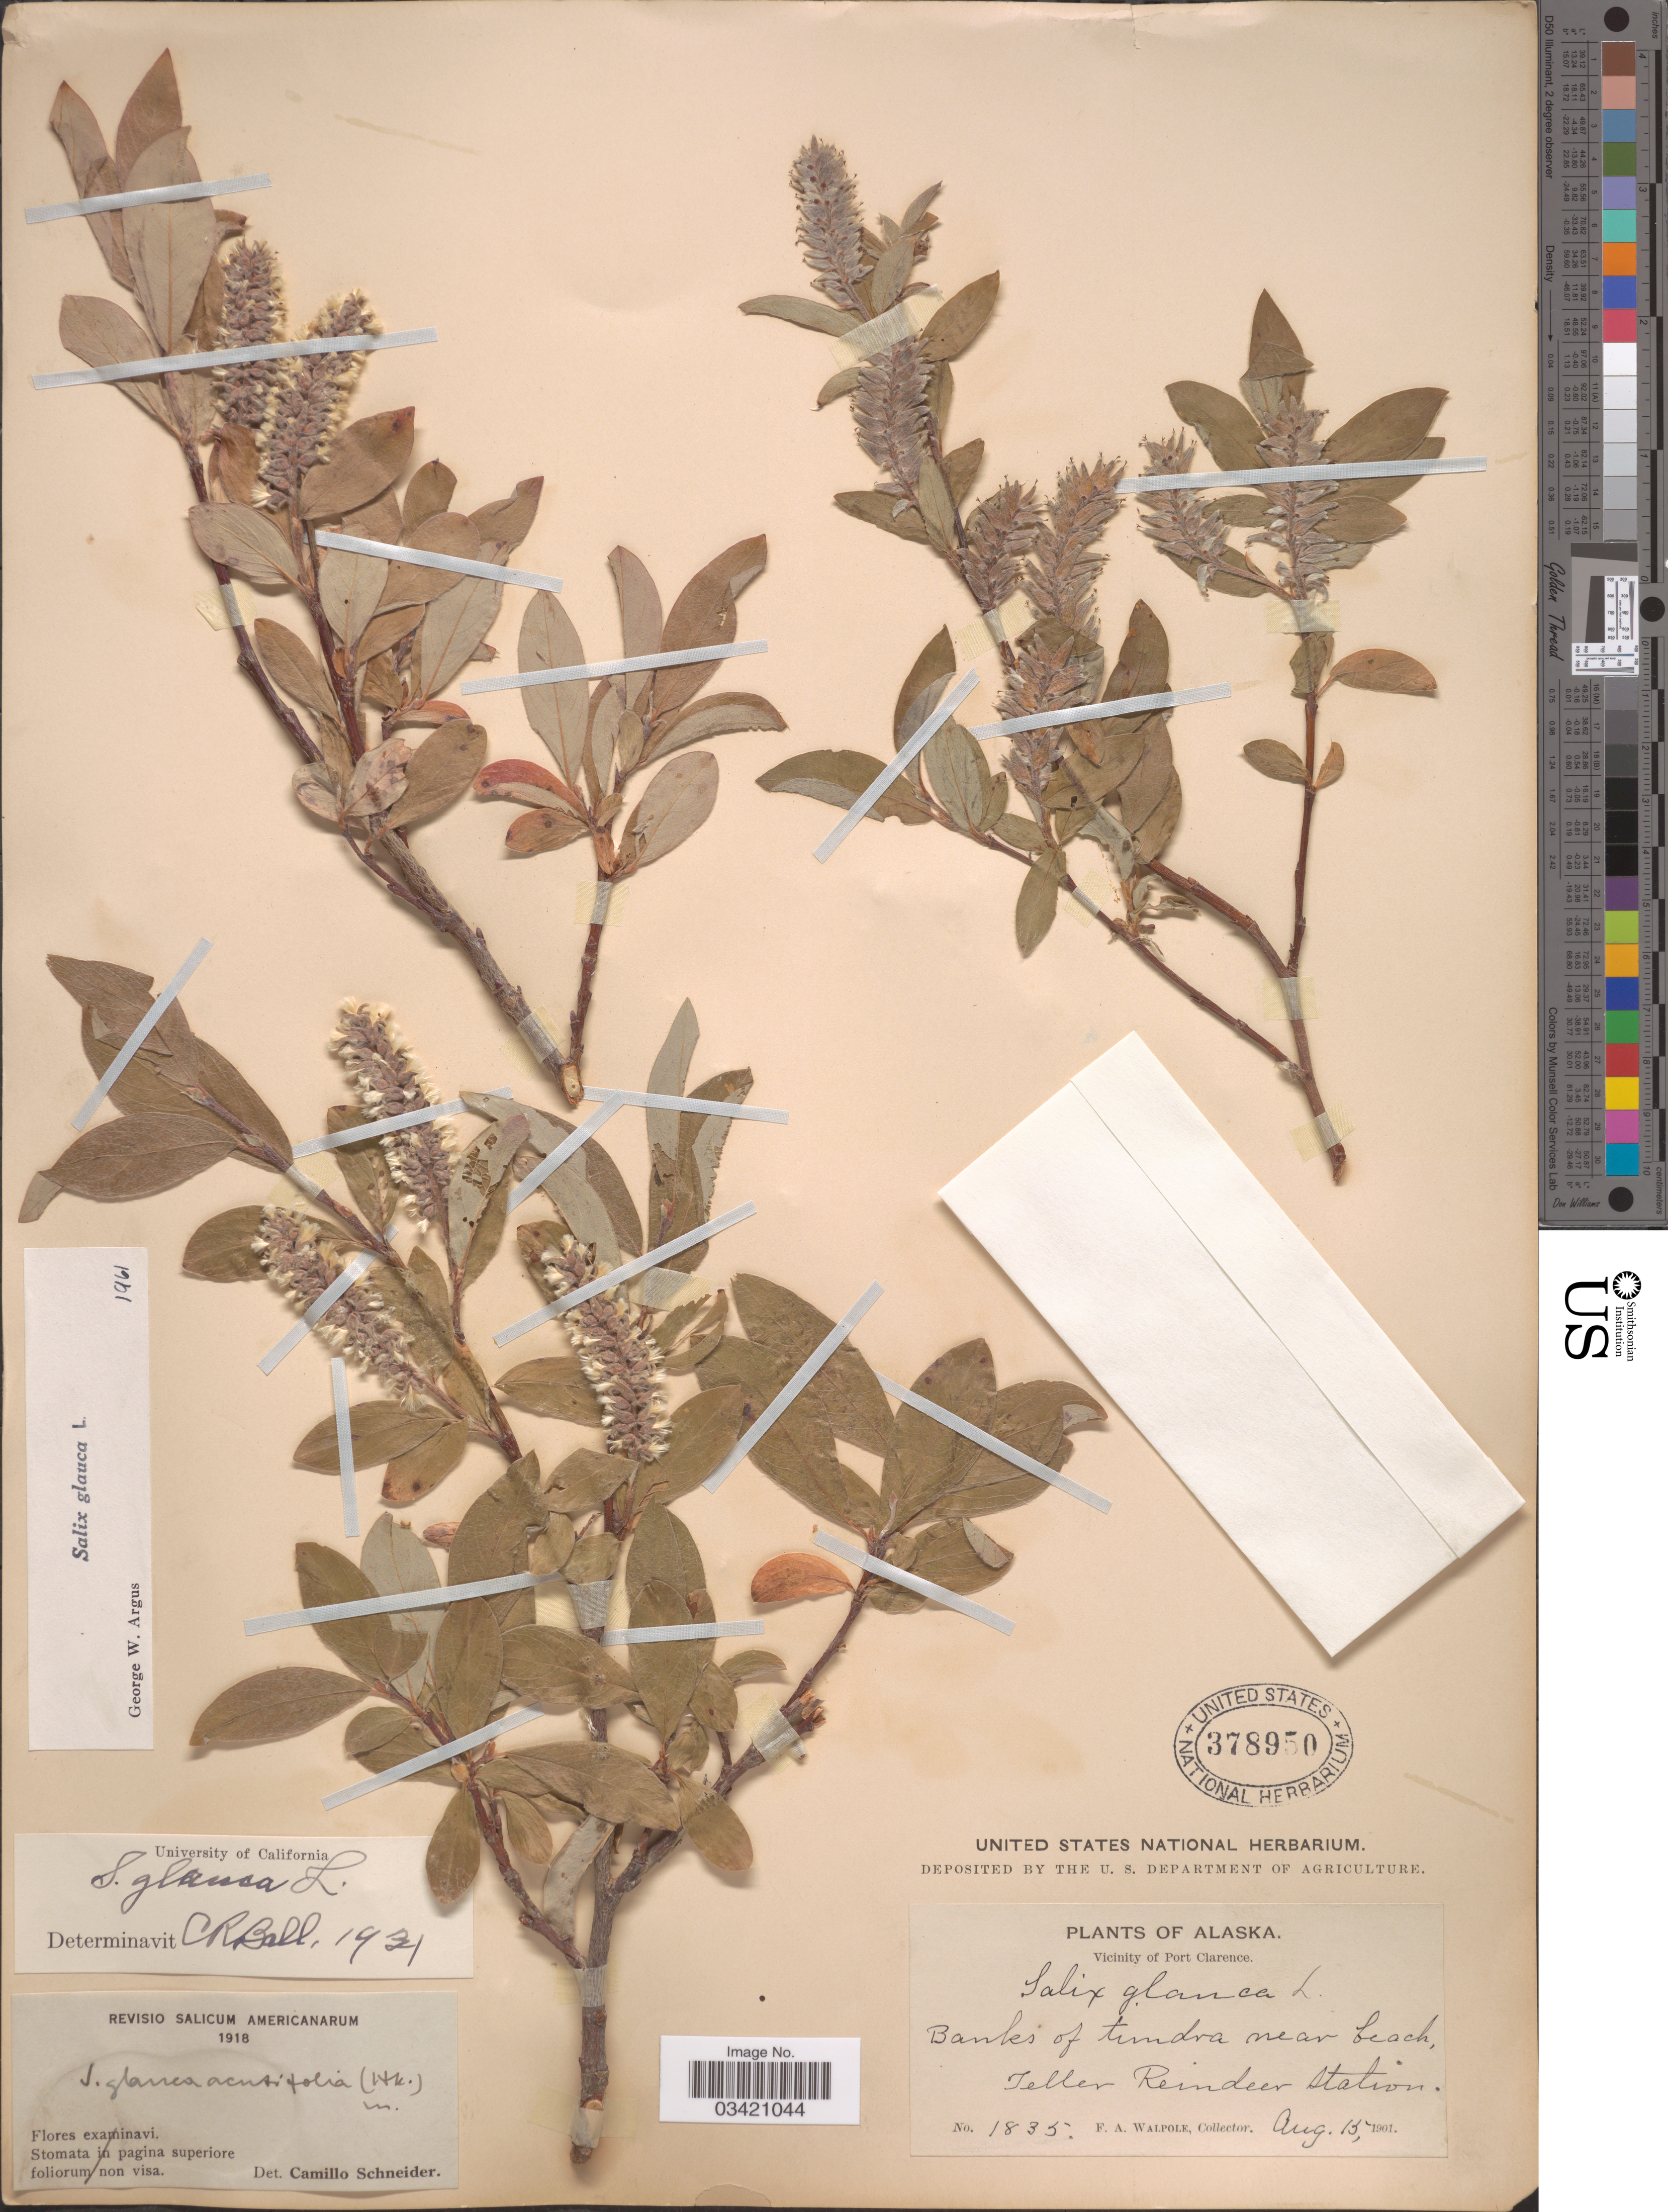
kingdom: Plantae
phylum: Tracheophyta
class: Magnoliopsida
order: Malpighiales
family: Salicaceae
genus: Salix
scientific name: Salix glauca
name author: L.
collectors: F. Walpole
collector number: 1835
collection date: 1901-08-15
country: United States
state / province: Alaska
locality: Vicinity of Port Clarence. Banks of tundra near beach, Teller Reindeer Station.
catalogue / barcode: US 378950